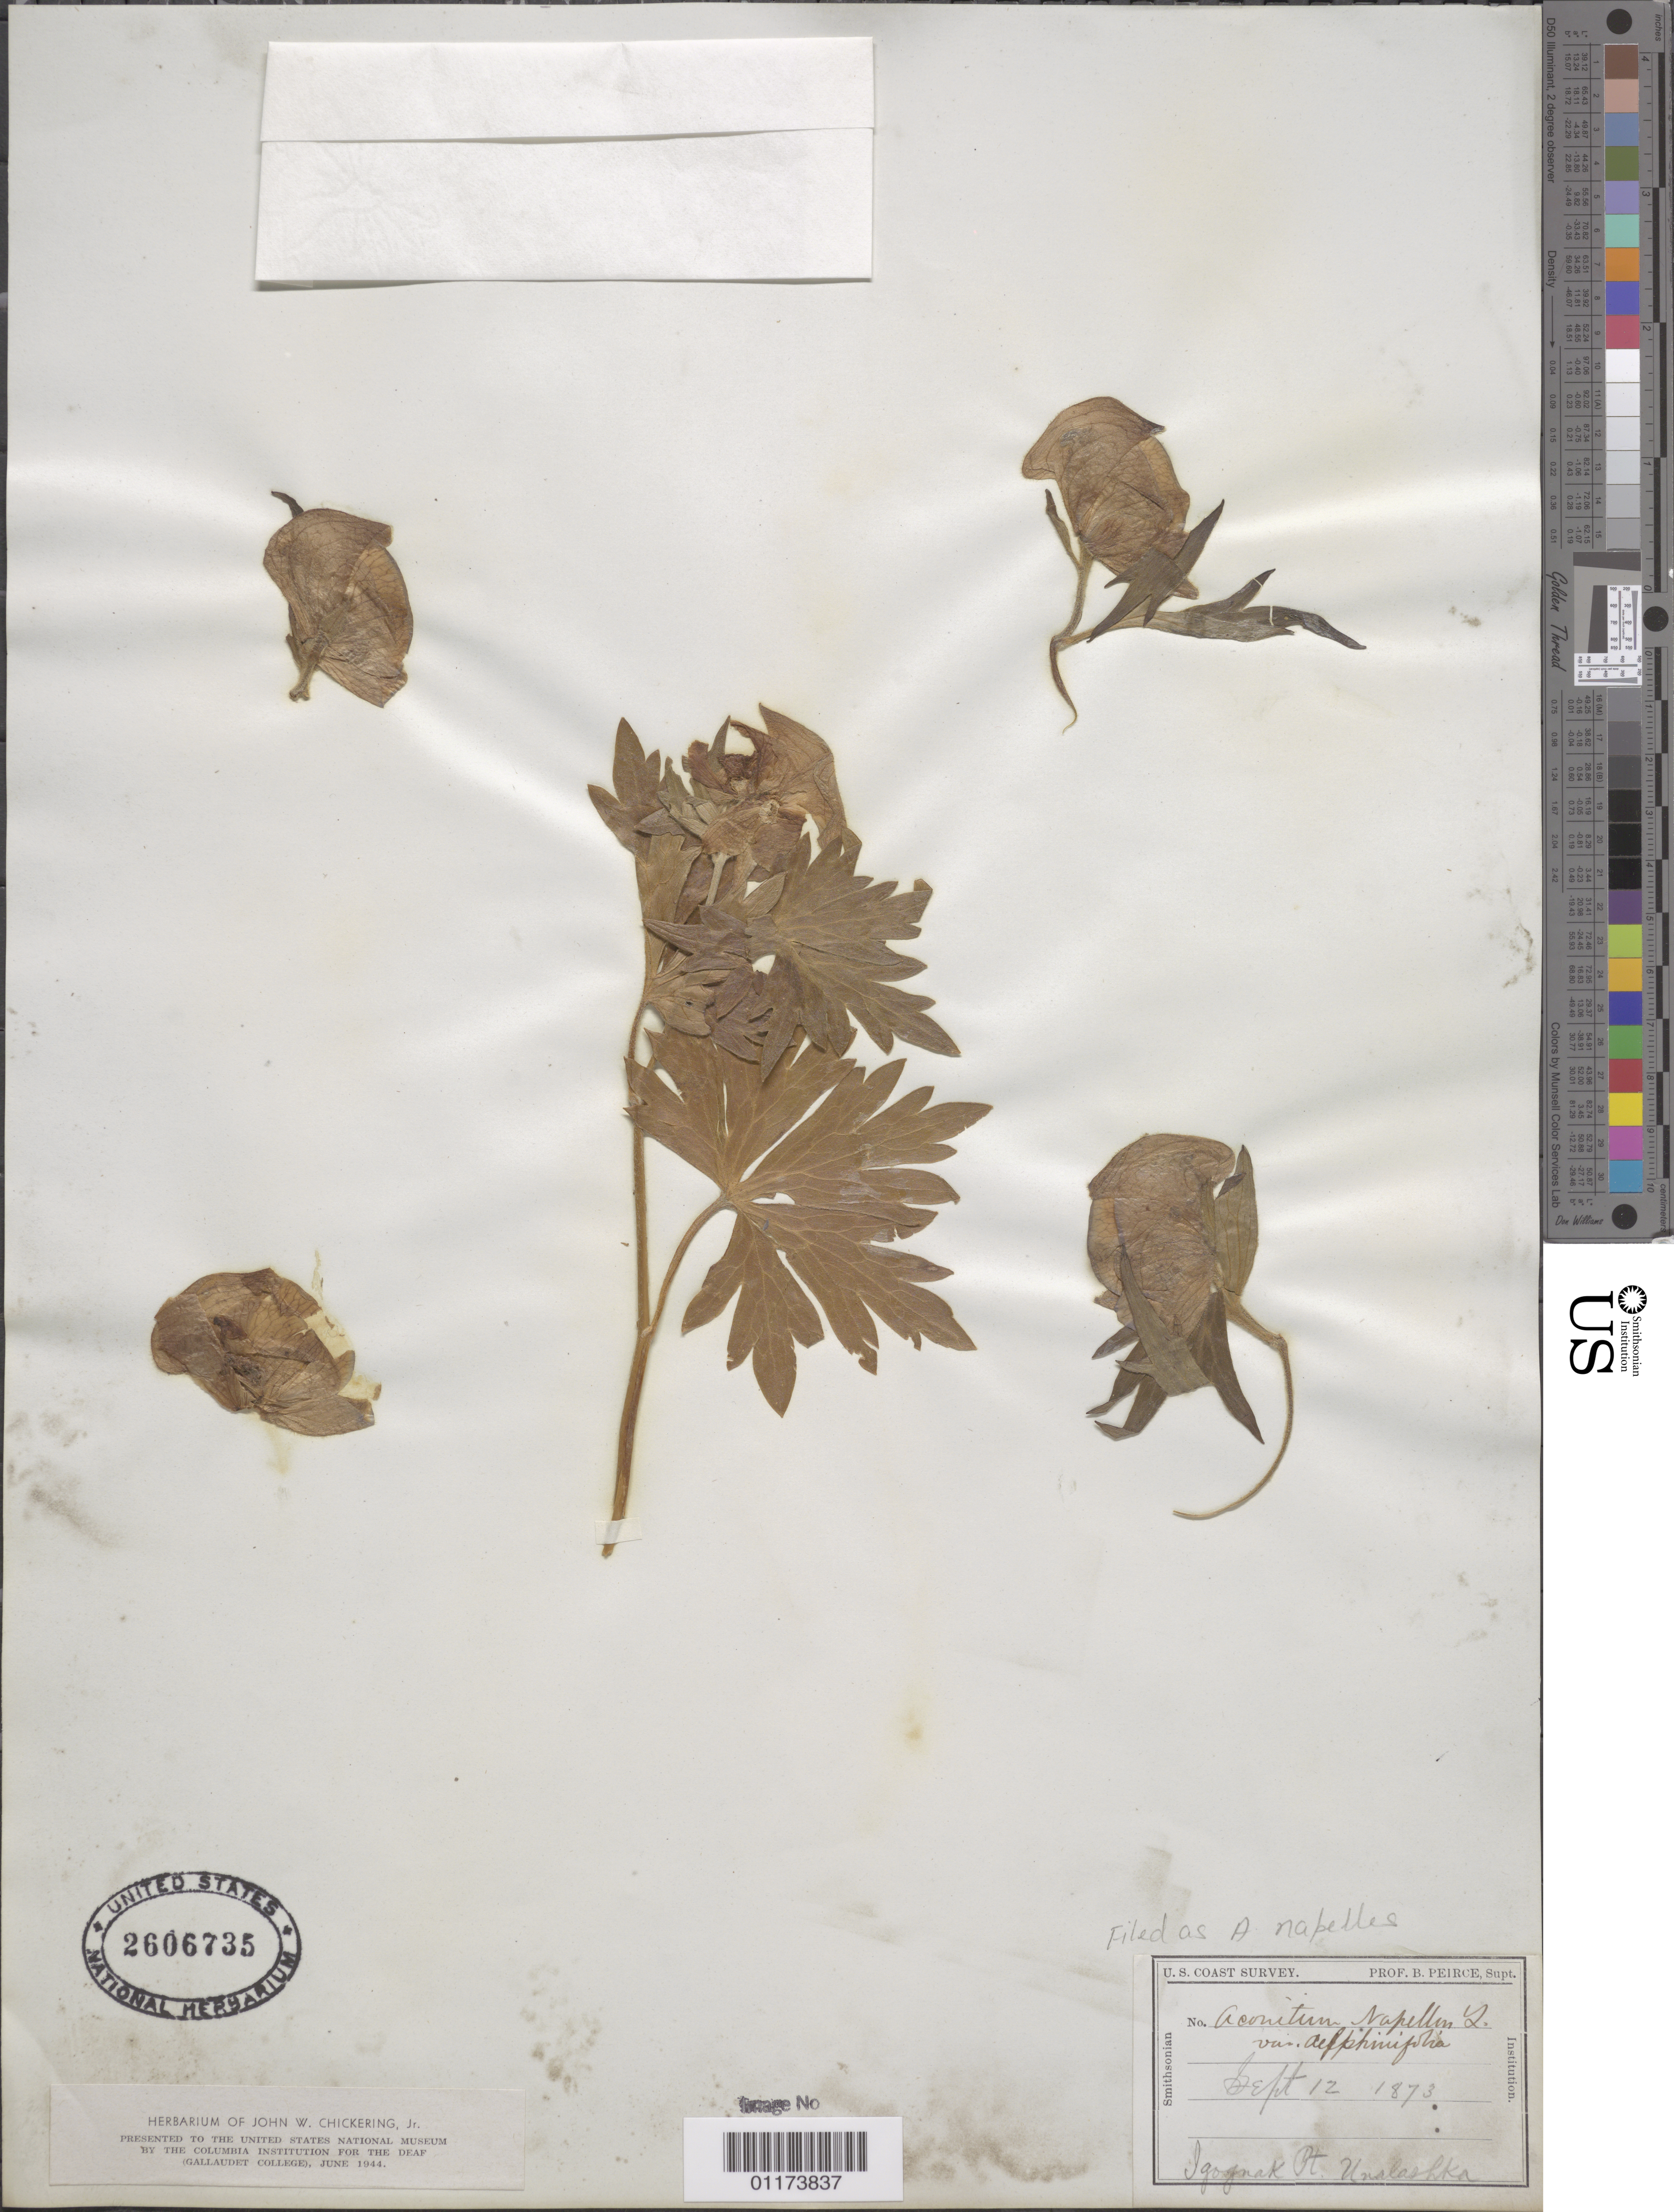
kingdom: Plantae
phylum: Tracheophyta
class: Magnoliopsida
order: Ranunculales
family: Ranunculaceae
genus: Aconitum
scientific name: Aconitum napellus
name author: L.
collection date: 1873-09-12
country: United States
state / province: Alaska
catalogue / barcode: US 2606735